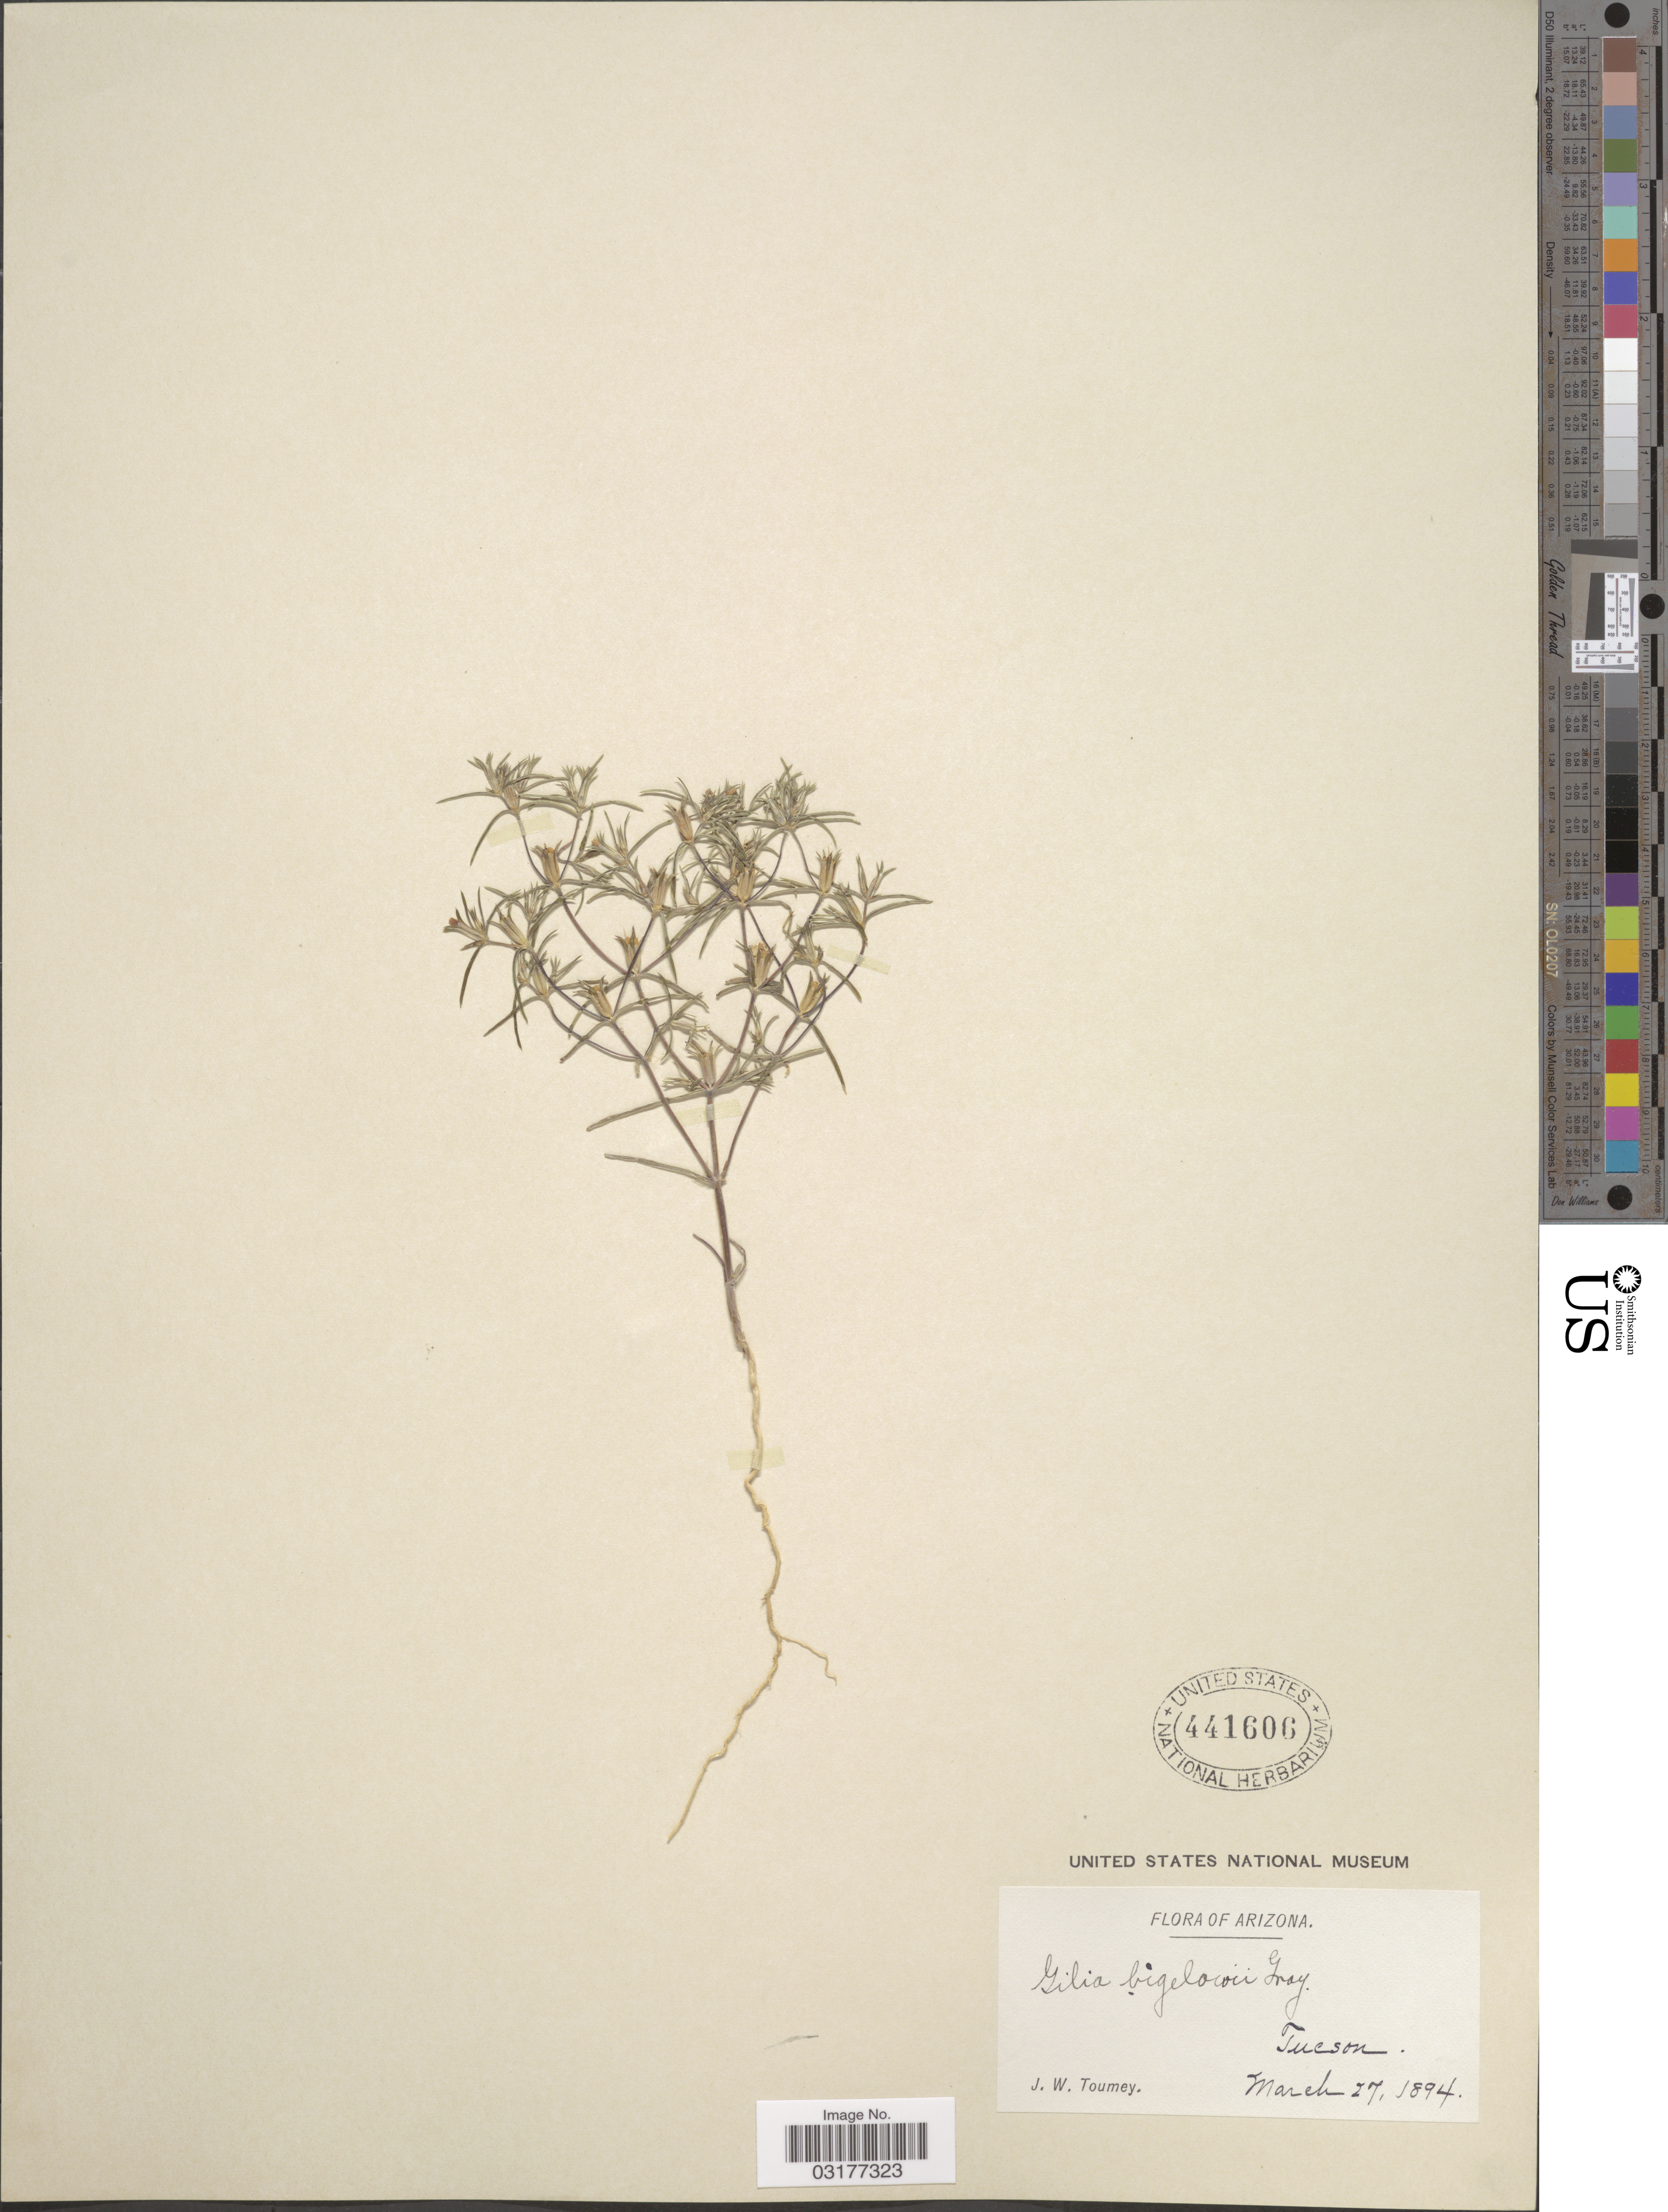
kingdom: Plantae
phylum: Tracheophyta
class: Magnoliopsida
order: Ericales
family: Polemoniaceae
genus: Linanthus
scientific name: Linanthus bigelovii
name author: (A. Gray) Greene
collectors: J. W. Toumey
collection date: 1894-03-27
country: United States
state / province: Arizona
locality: Tucson.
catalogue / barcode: US 441606